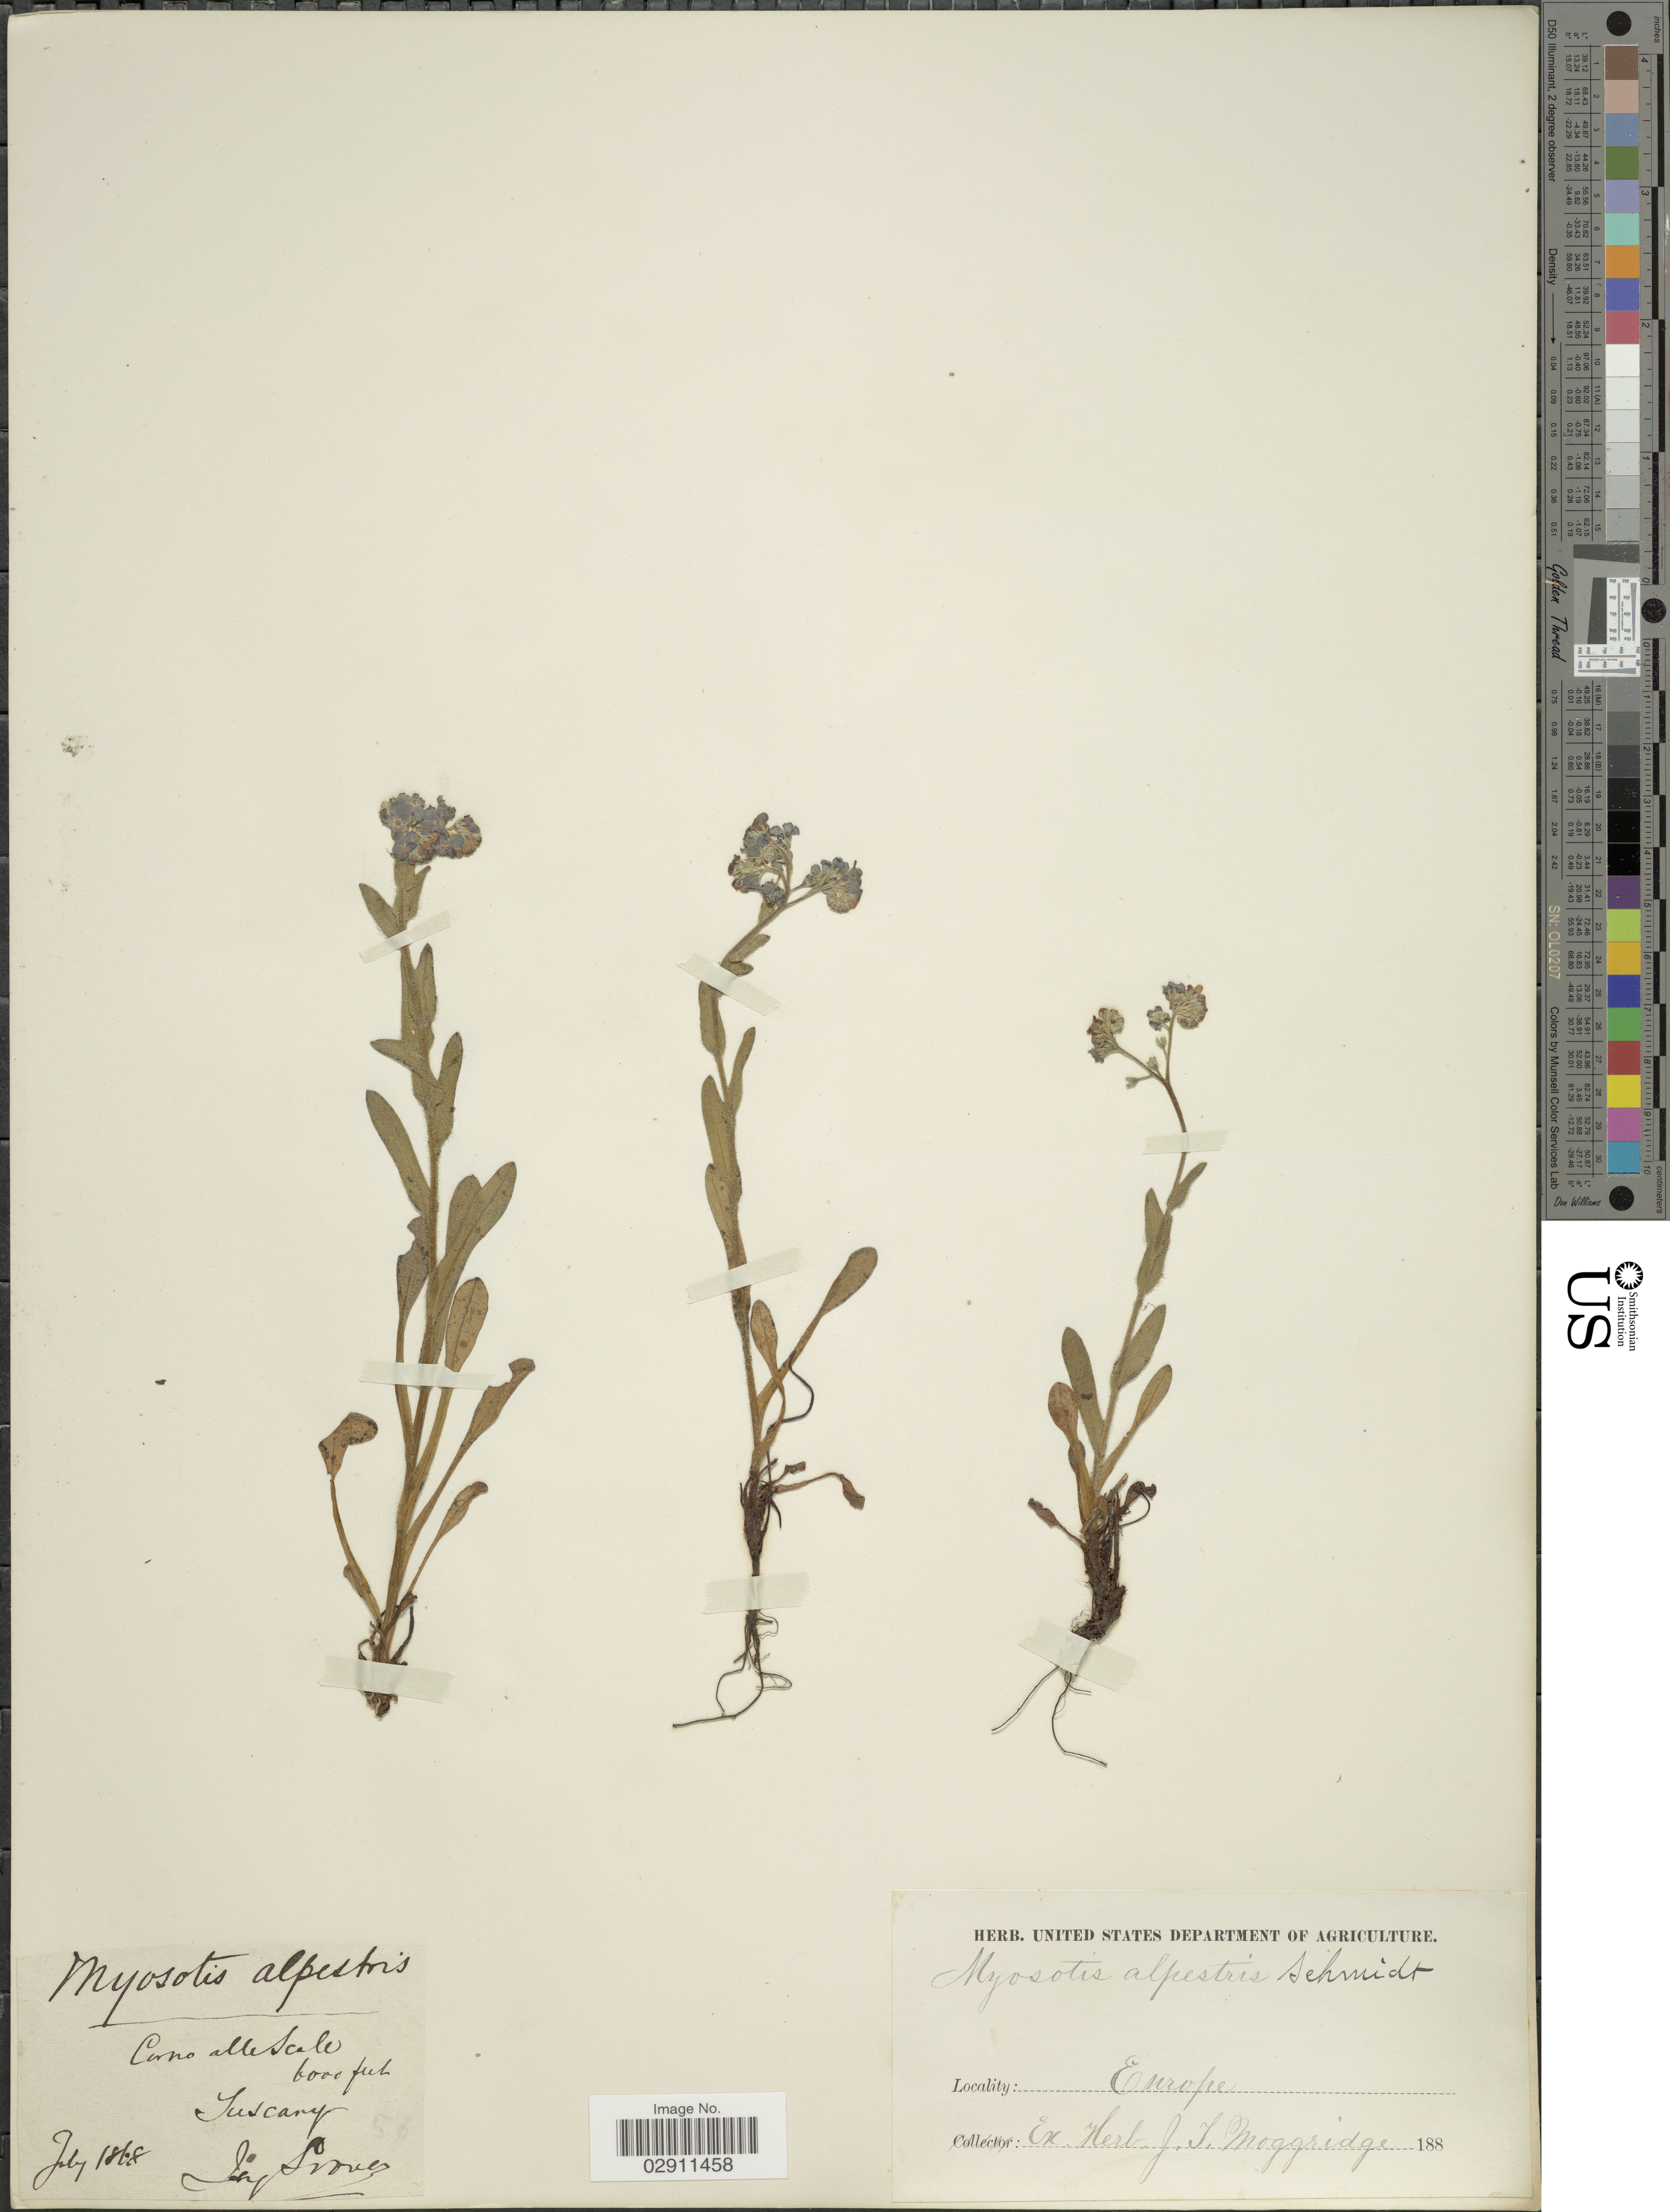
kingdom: Plantae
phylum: Tracheophyta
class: Magnoliopsida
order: Boraginales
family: Boraginaceae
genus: Myosotis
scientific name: Myosotis alpestris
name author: F.W. Schmidt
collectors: ex herb. J.T. Moggridge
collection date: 1868-07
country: Italy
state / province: Tuscany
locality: Corno alle Scale.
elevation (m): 1829